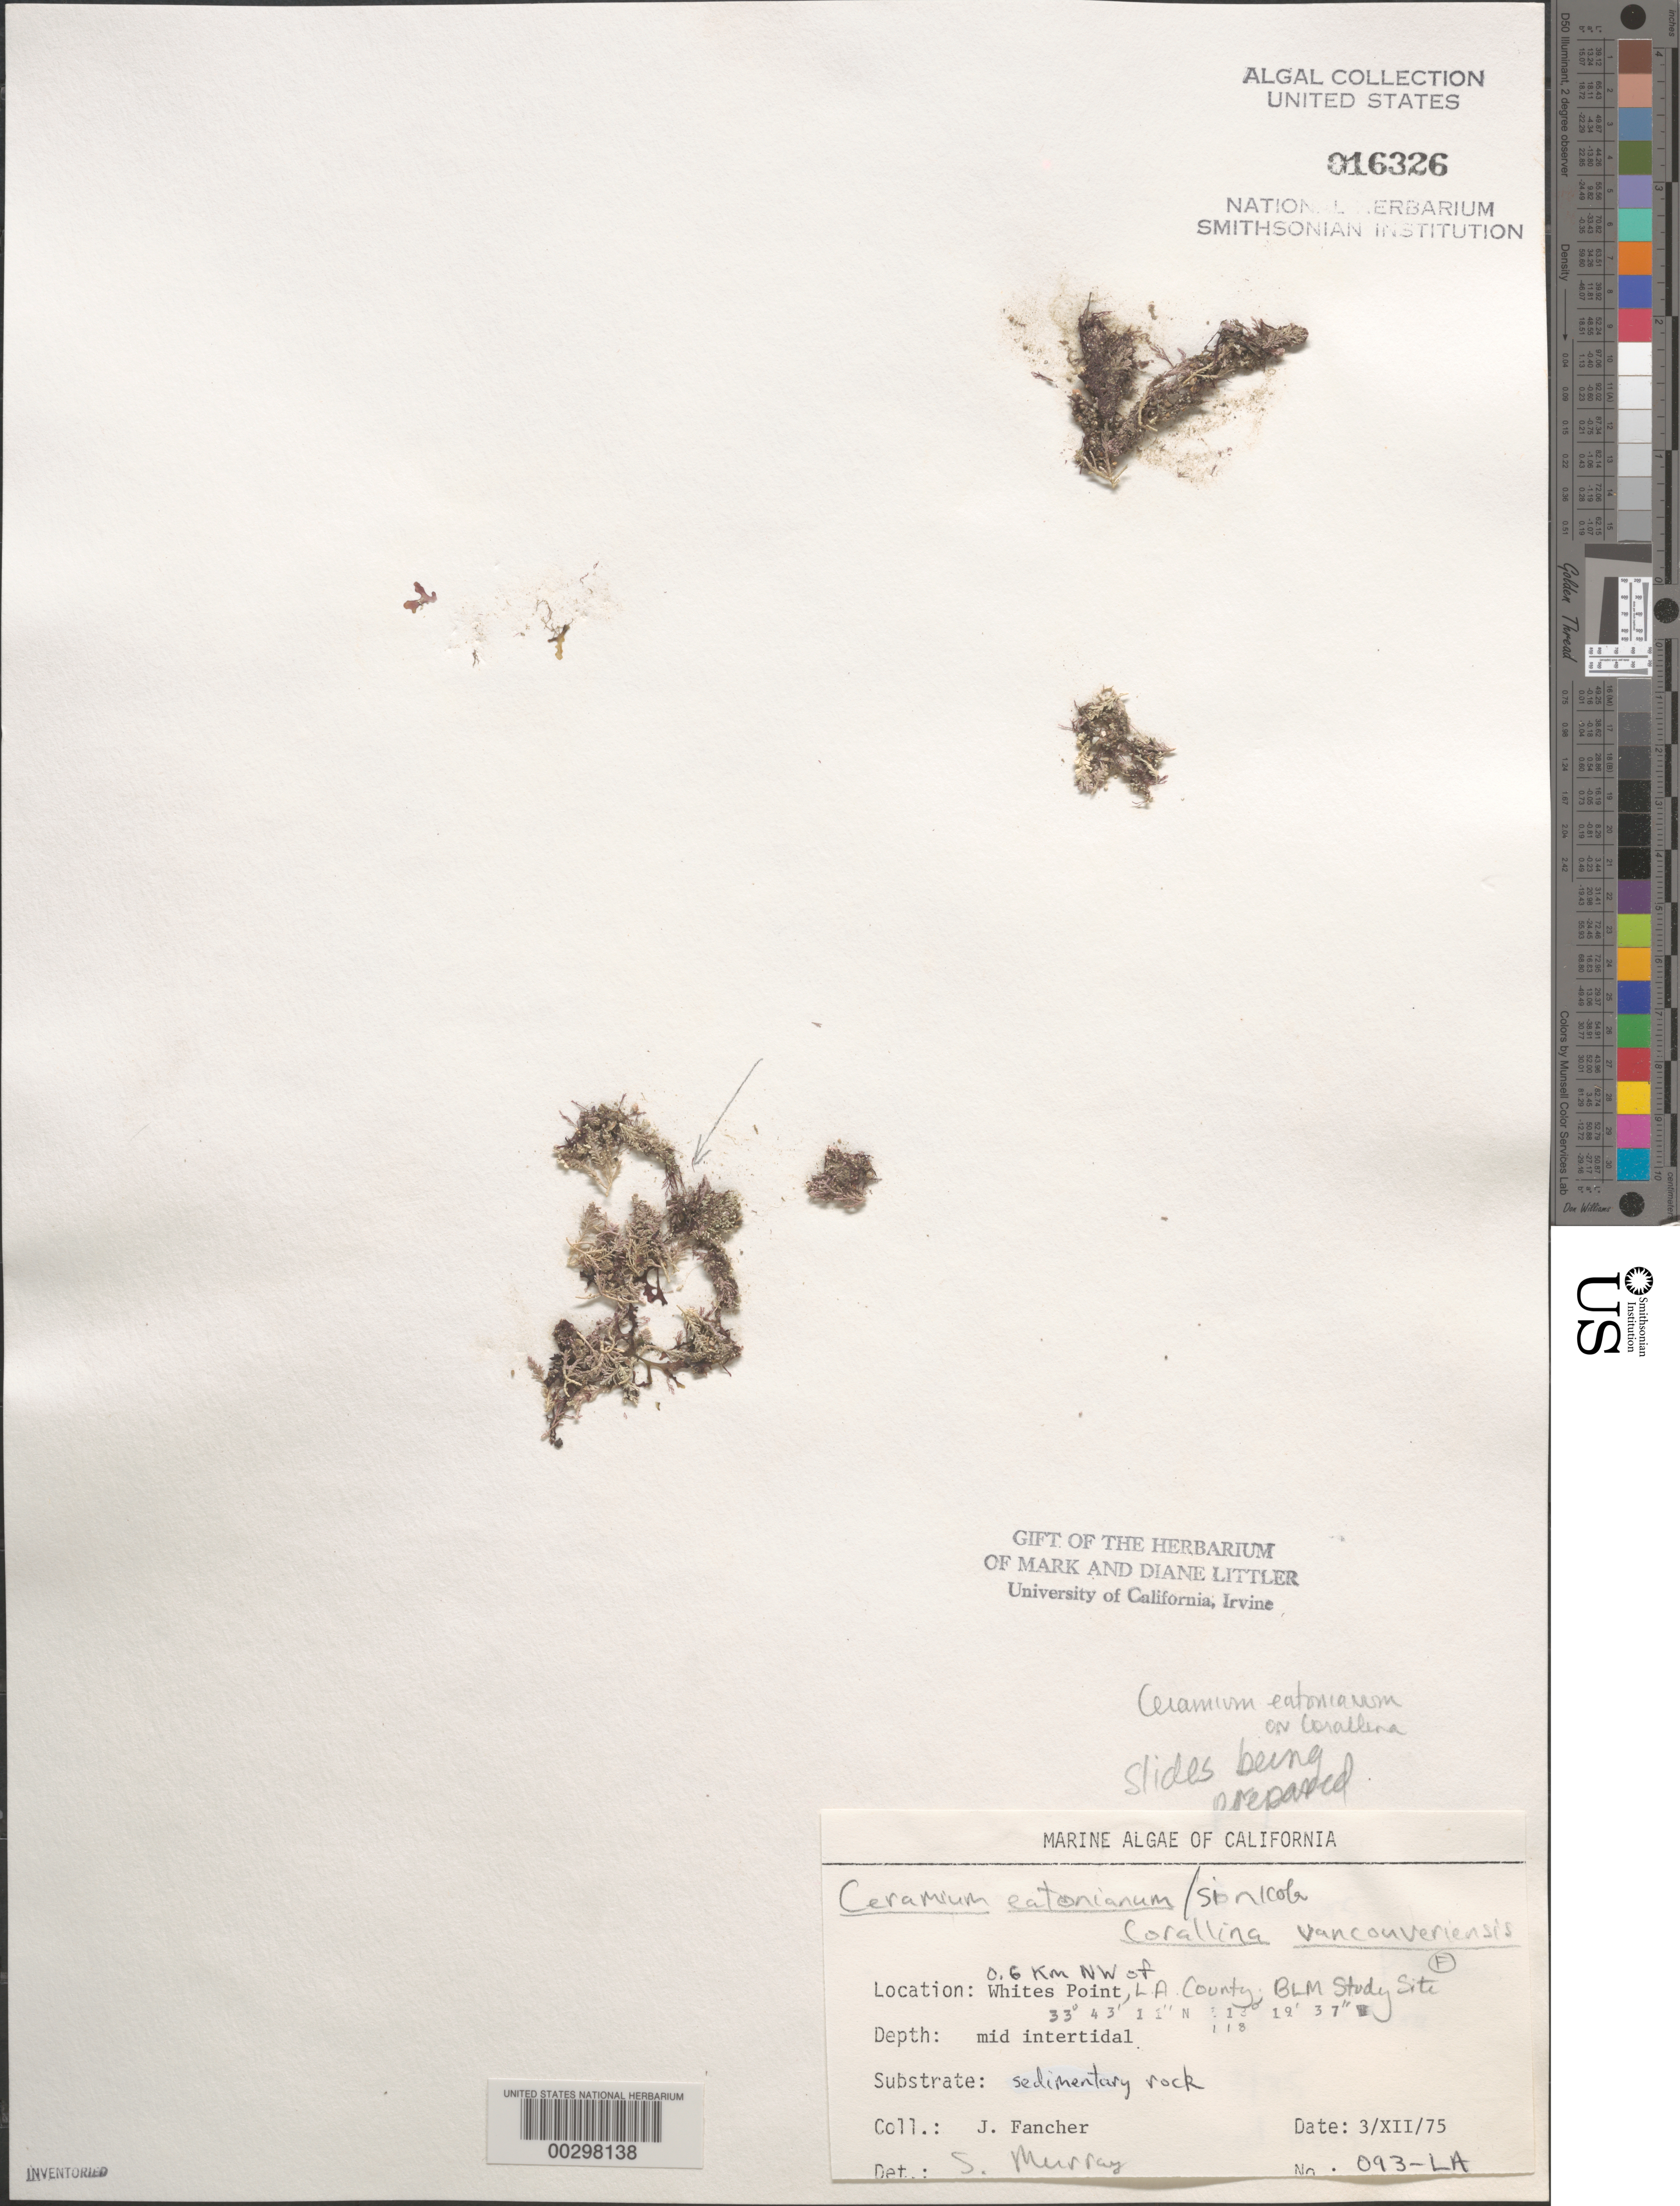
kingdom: Plantae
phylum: Rhodophyta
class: Florideophyceae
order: Ceramiales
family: Ceramiaceae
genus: Corallophila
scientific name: Corallophila eatoniana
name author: (Farl.) T.O. Cho et al.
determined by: Algae name updating Project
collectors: J. Fancher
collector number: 093-la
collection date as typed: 03 Dec 1975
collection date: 1975-12-03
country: United States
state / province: California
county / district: Los Angeles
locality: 0.6 km northwest of Whites Point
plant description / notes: BLM-SOCALBIGHT Rocky Intertidal Survey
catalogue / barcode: US 16326